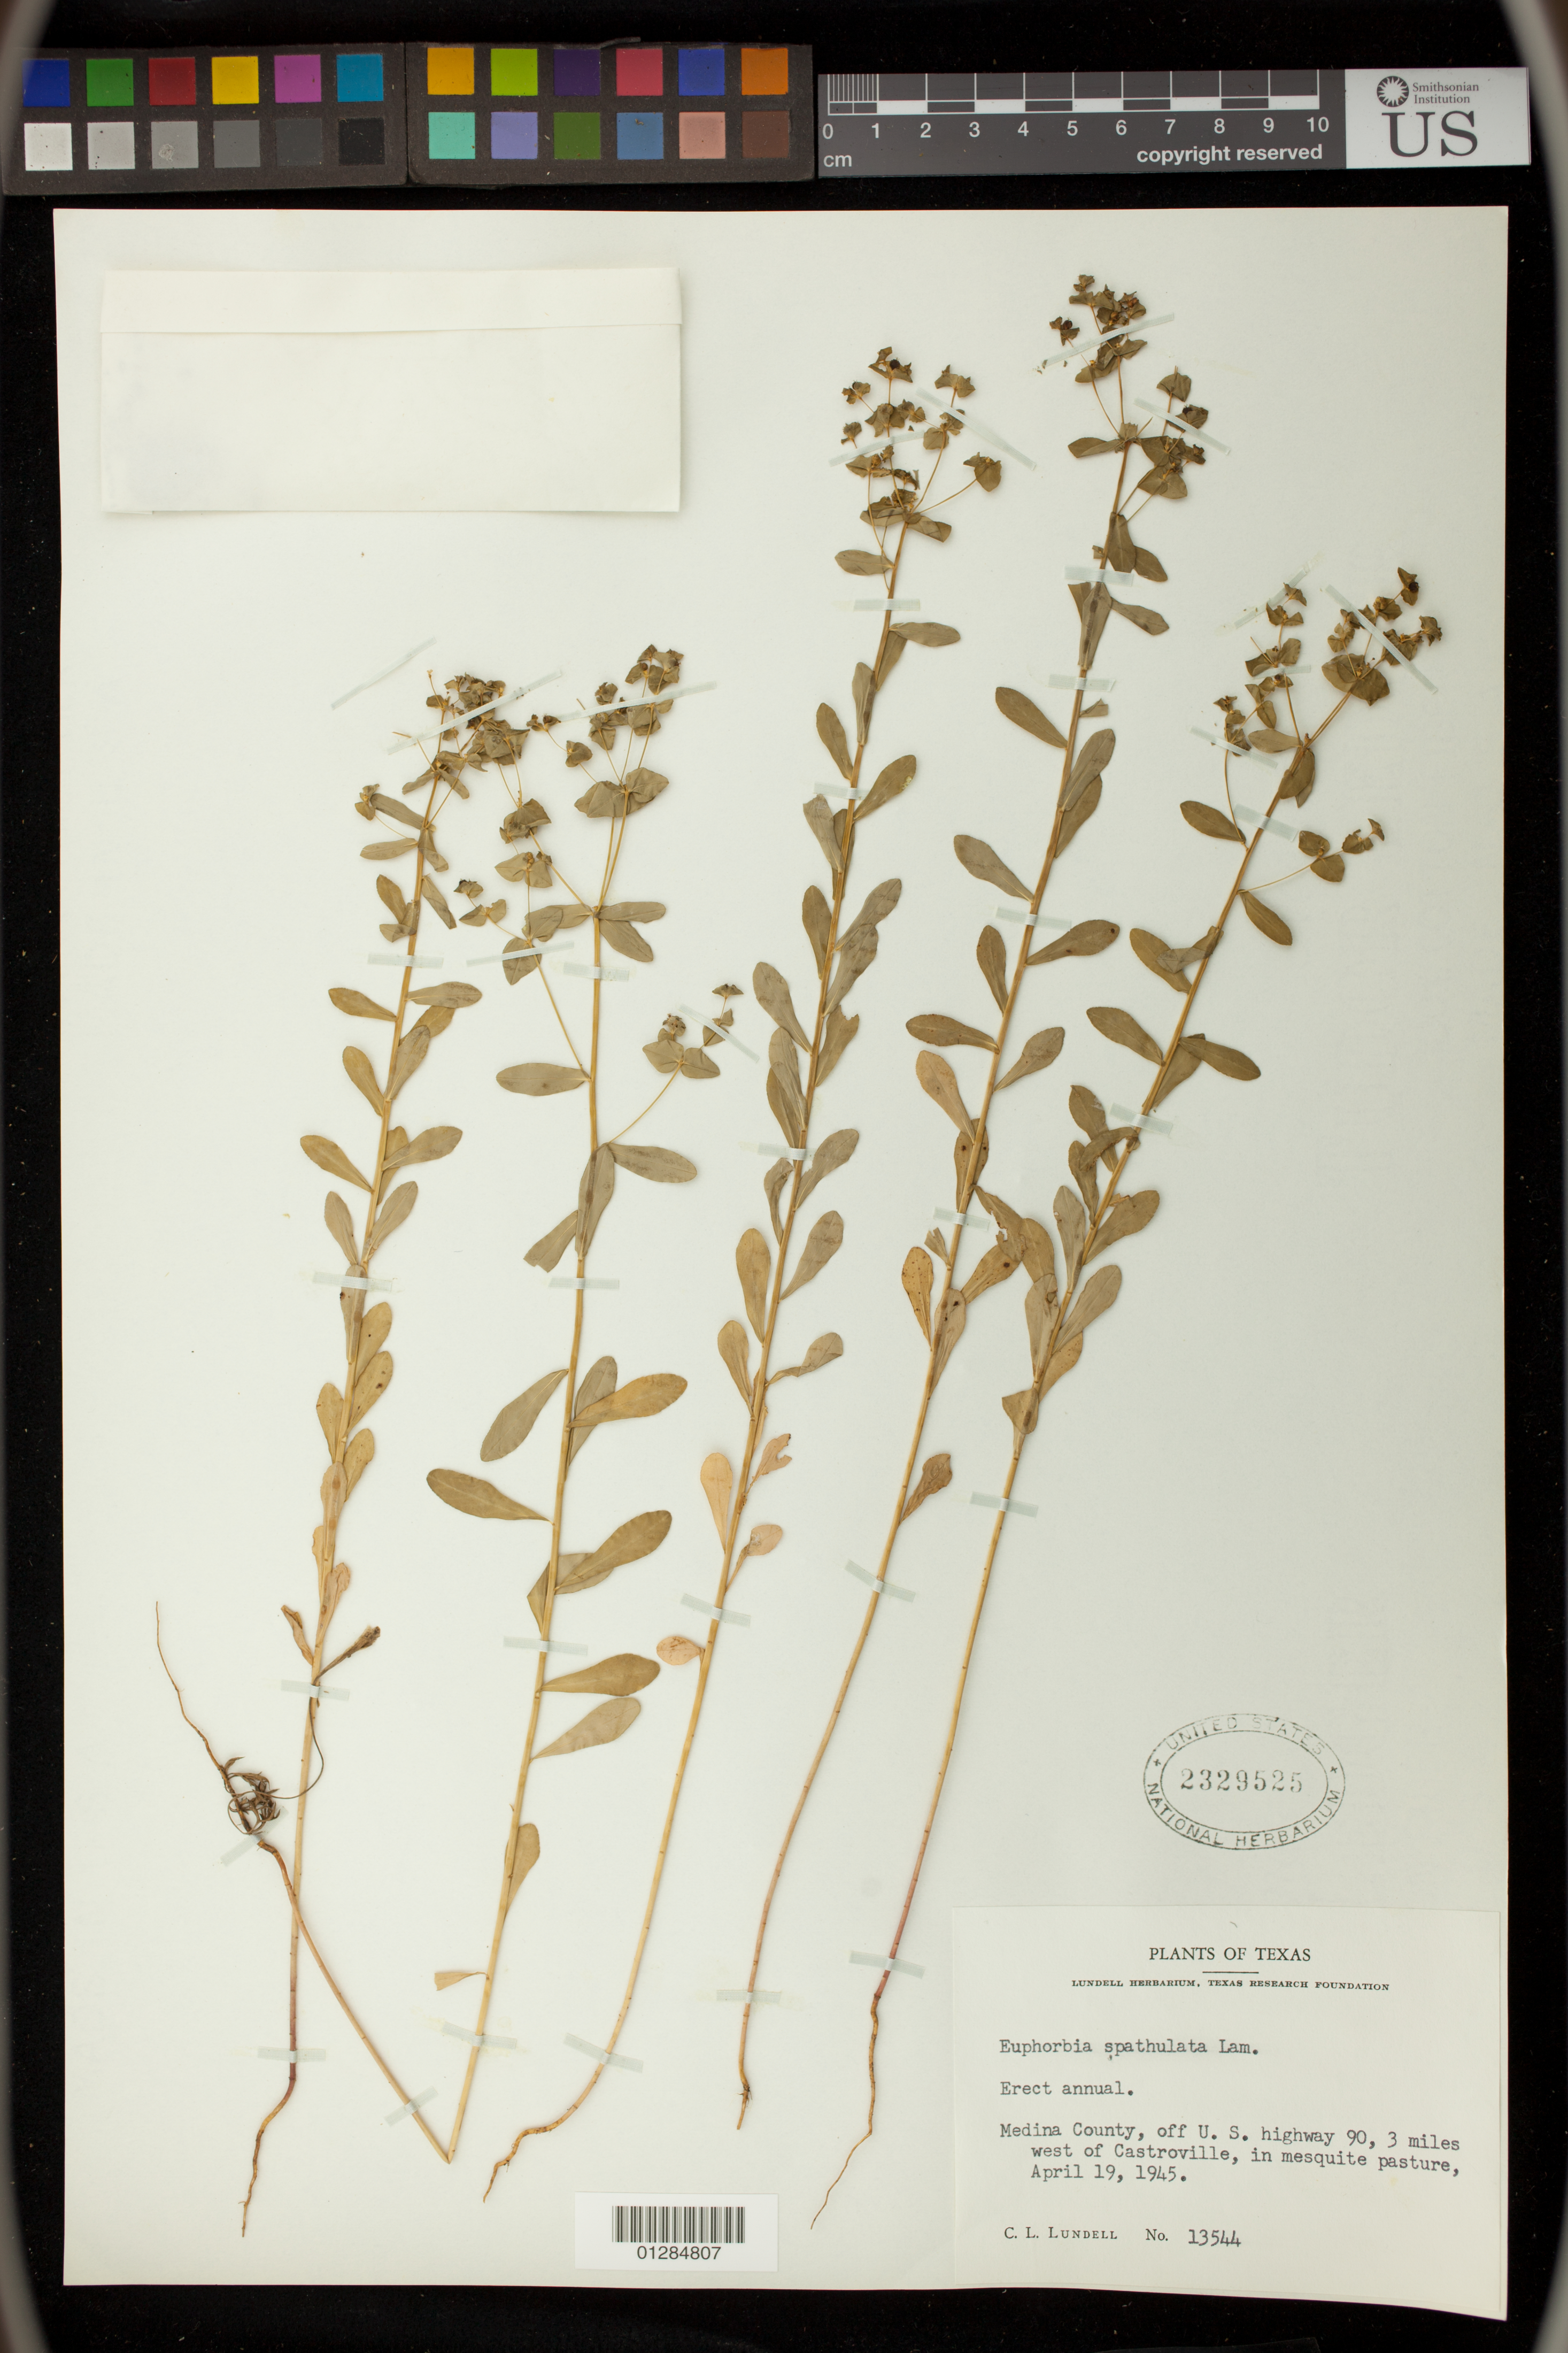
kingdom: Plantae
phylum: Tracheophyta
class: Magnoliopsida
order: Malpighiales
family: Euphorbiaceae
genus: Euphorbia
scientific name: Euphorbia spathulata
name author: Lam.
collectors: C. L. Lundell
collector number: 13544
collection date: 1945-04-19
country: United States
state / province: Texas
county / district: Medina County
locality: off U.S. highway 90, 3 miles west of Castroville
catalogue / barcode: US 2329525